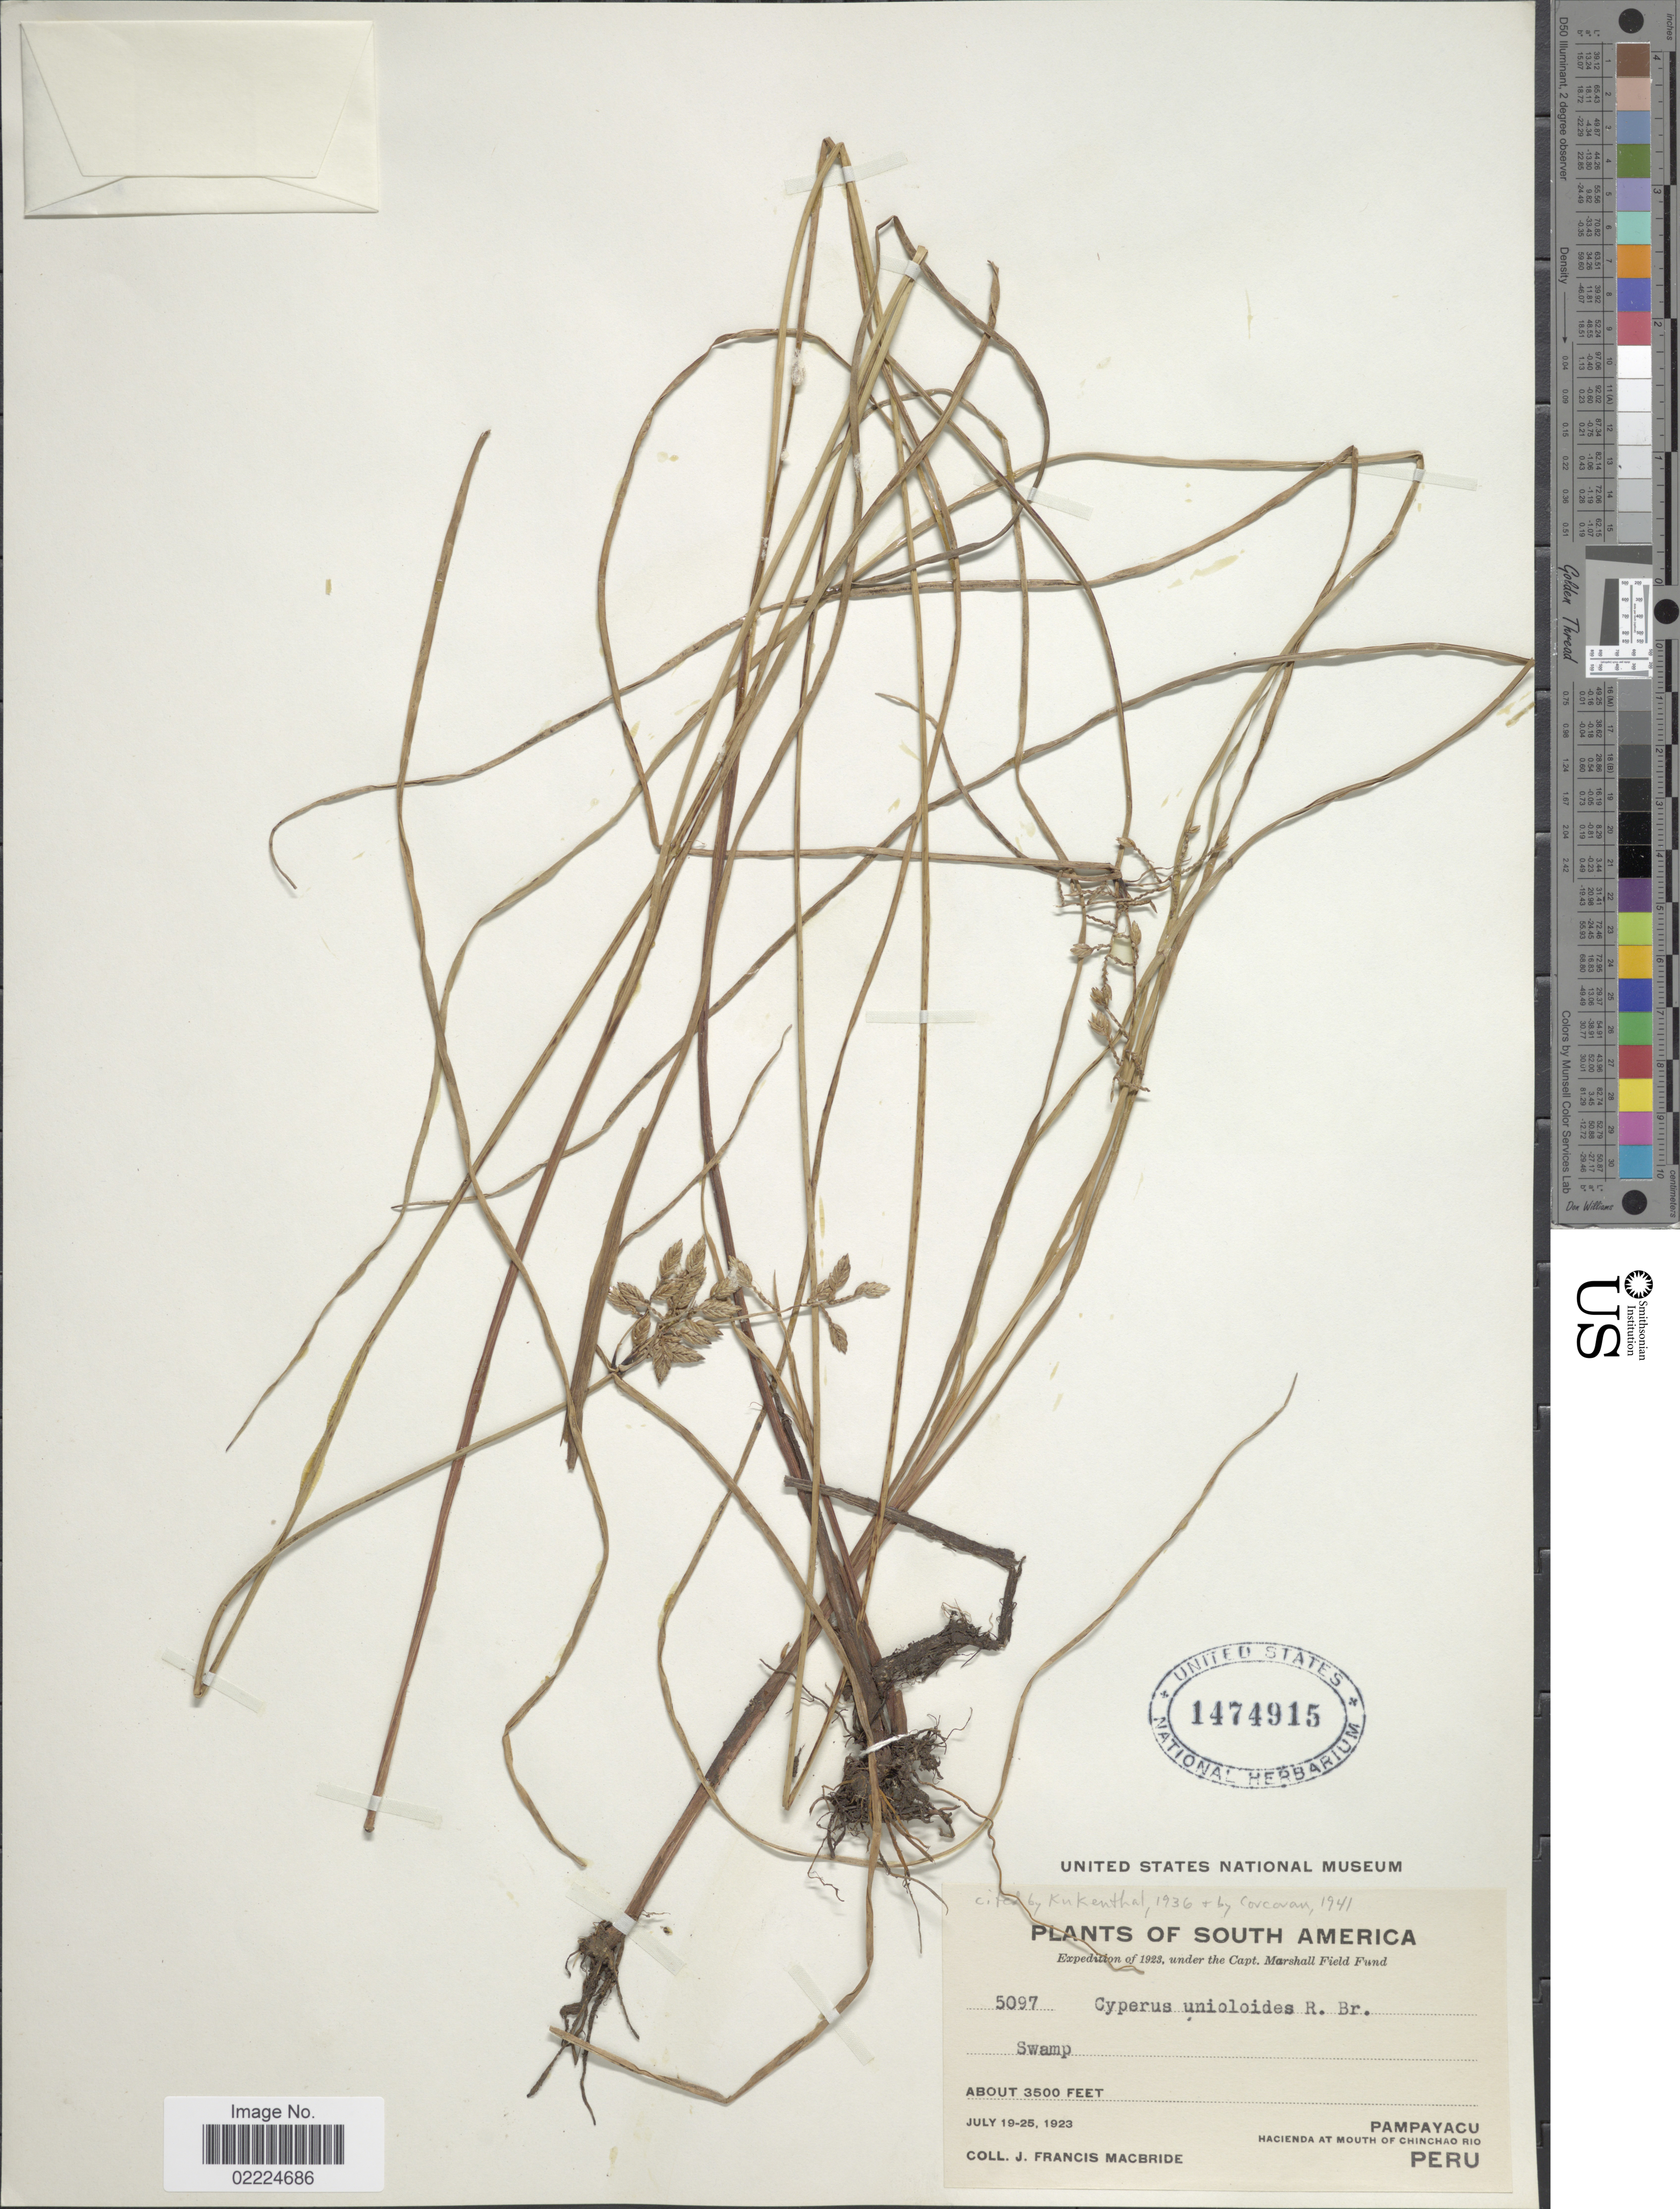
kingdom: Plantae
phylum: Tracheophyta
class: Liliopsida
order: Poales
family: Cyperaceae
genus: Cyperus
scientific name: Cyperus unioloides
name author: R. Br.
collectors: J. F. Macbride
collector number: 5097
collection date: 1923-07-19/1923-07-25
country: Peru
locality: Pampayacu, Hacienda at mouth of Chinchao Rio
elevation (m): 1067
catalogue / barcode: US 1474915